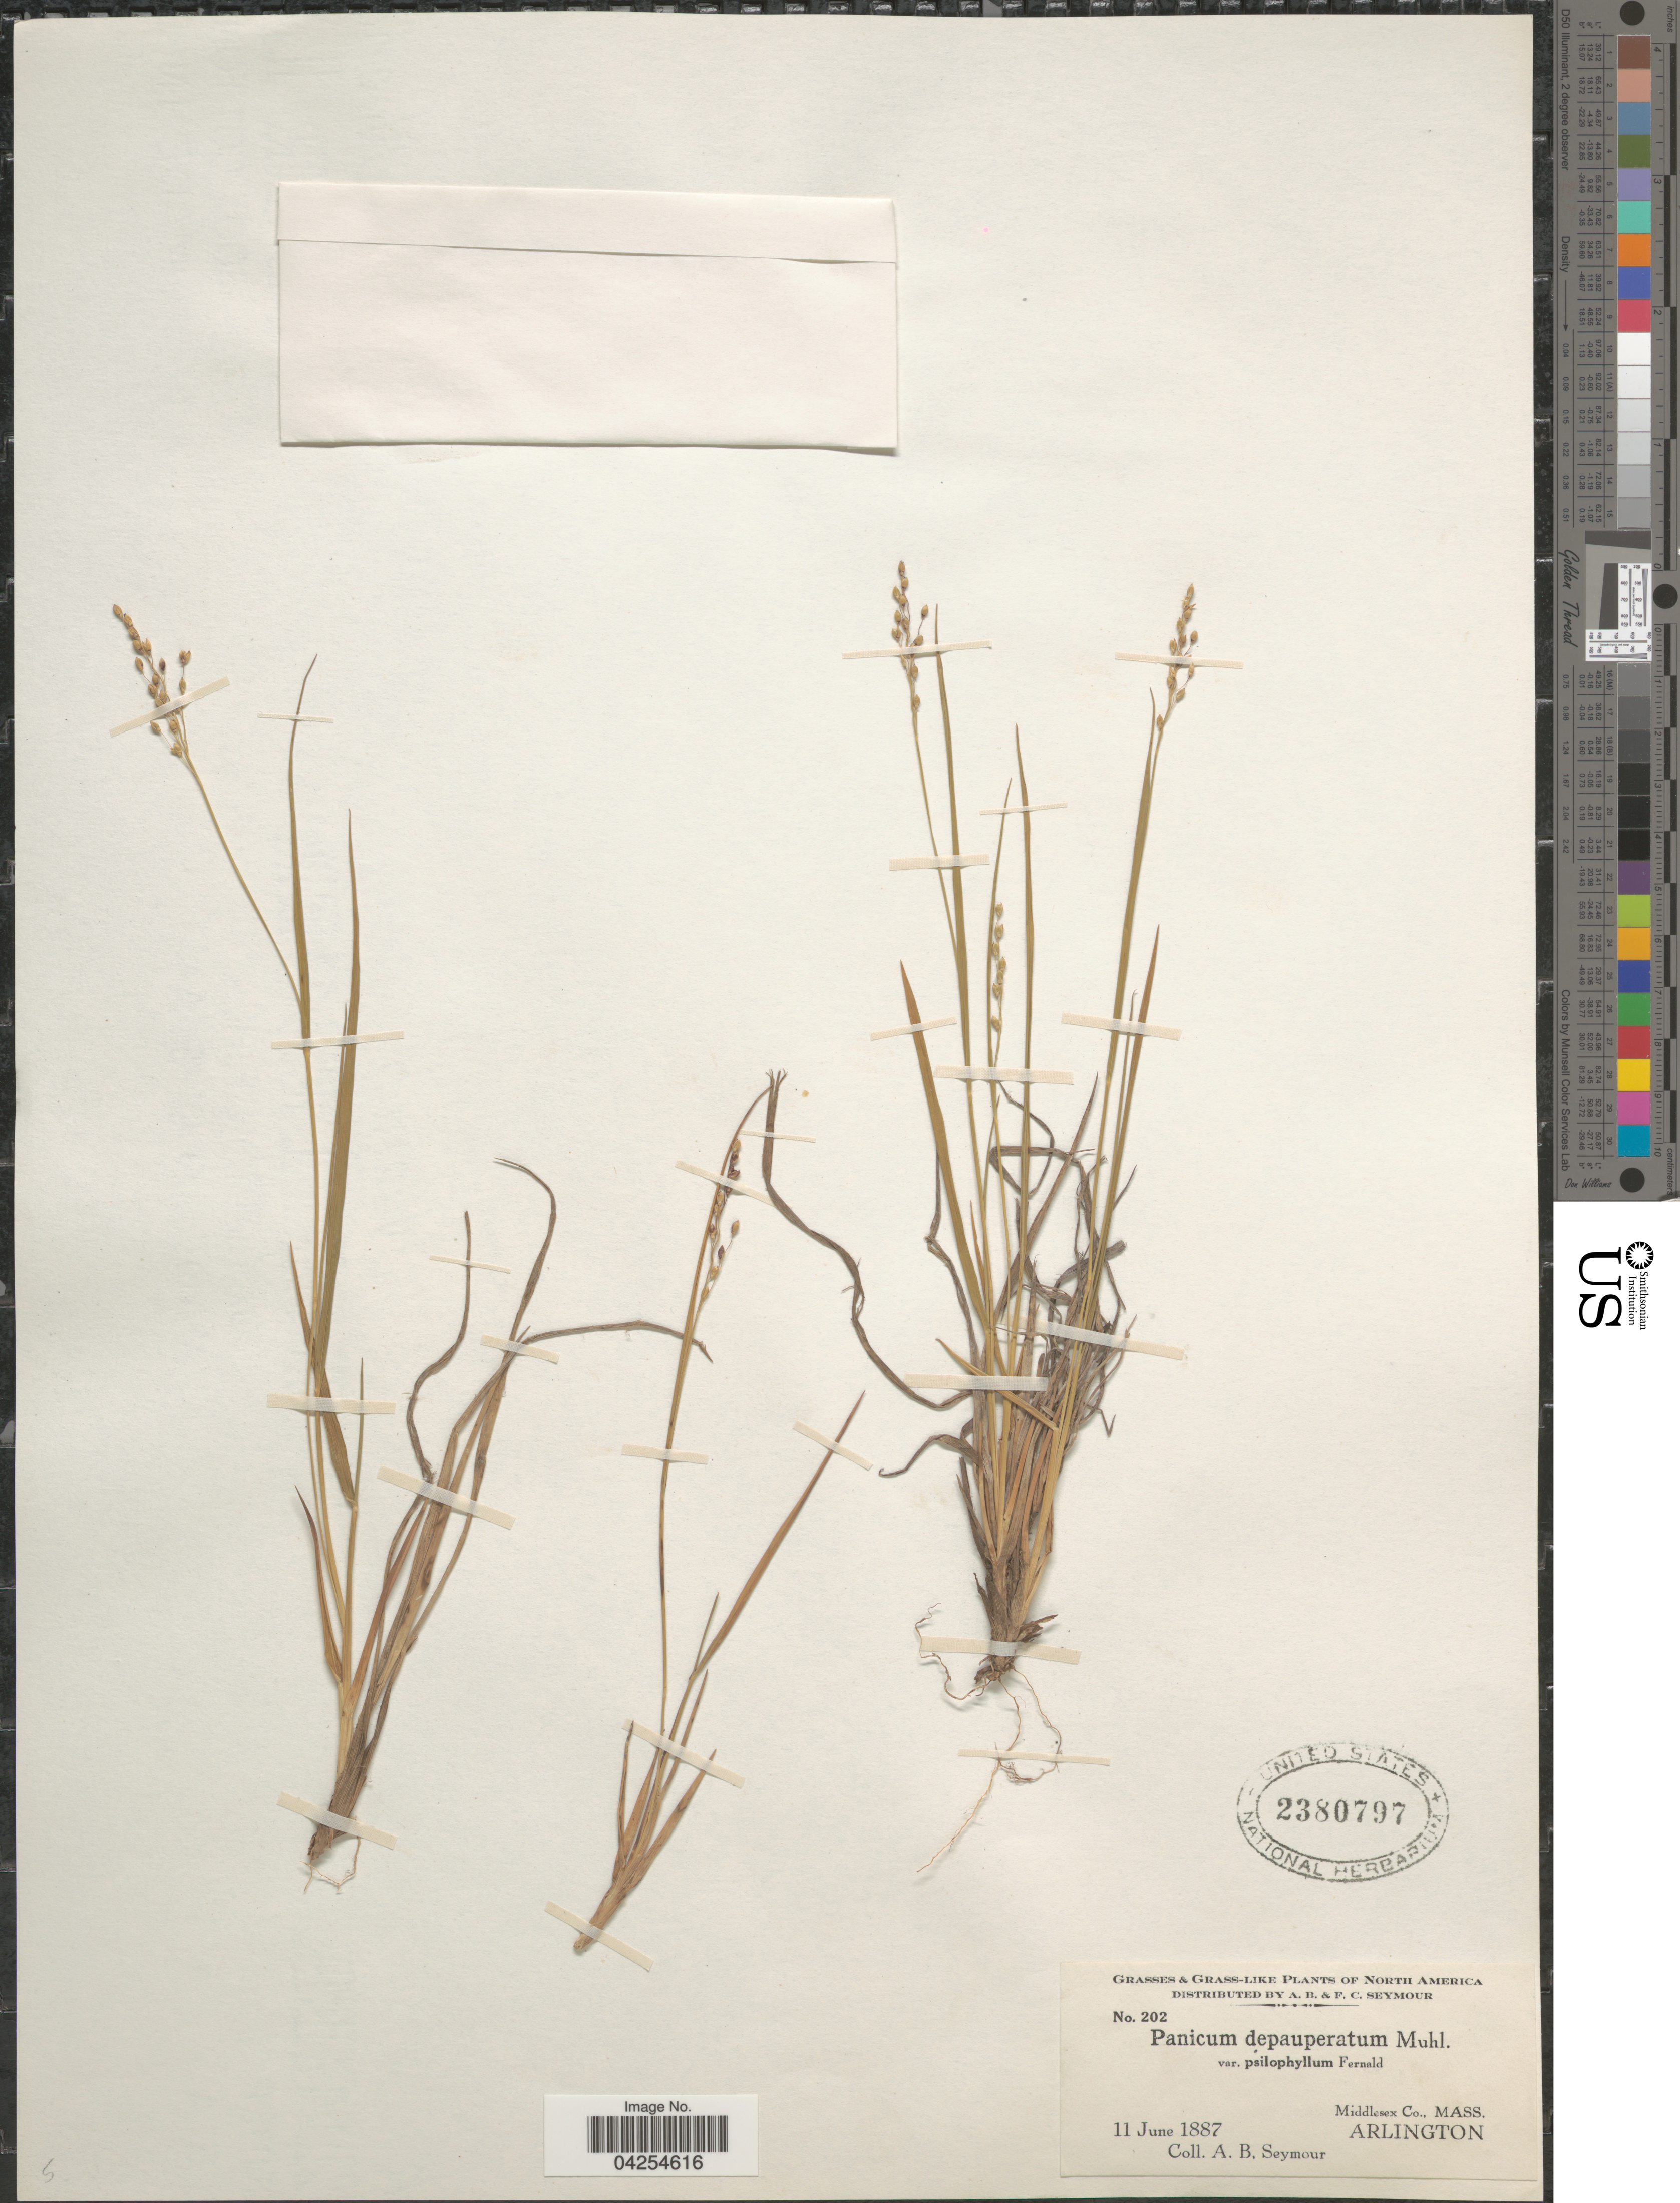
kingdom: Plantae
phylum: Tracheophyta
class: Liliopsida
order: Poales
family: Poaceae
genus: Dichanthelium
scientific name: Dichanthelium depauperatum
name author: (Muhl.) Gould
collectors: A. Seymour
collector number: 202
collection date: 1887-06-11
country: United States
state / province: Massachusetts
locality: Middlesex Co. Arlington.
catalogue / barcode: US 2380797